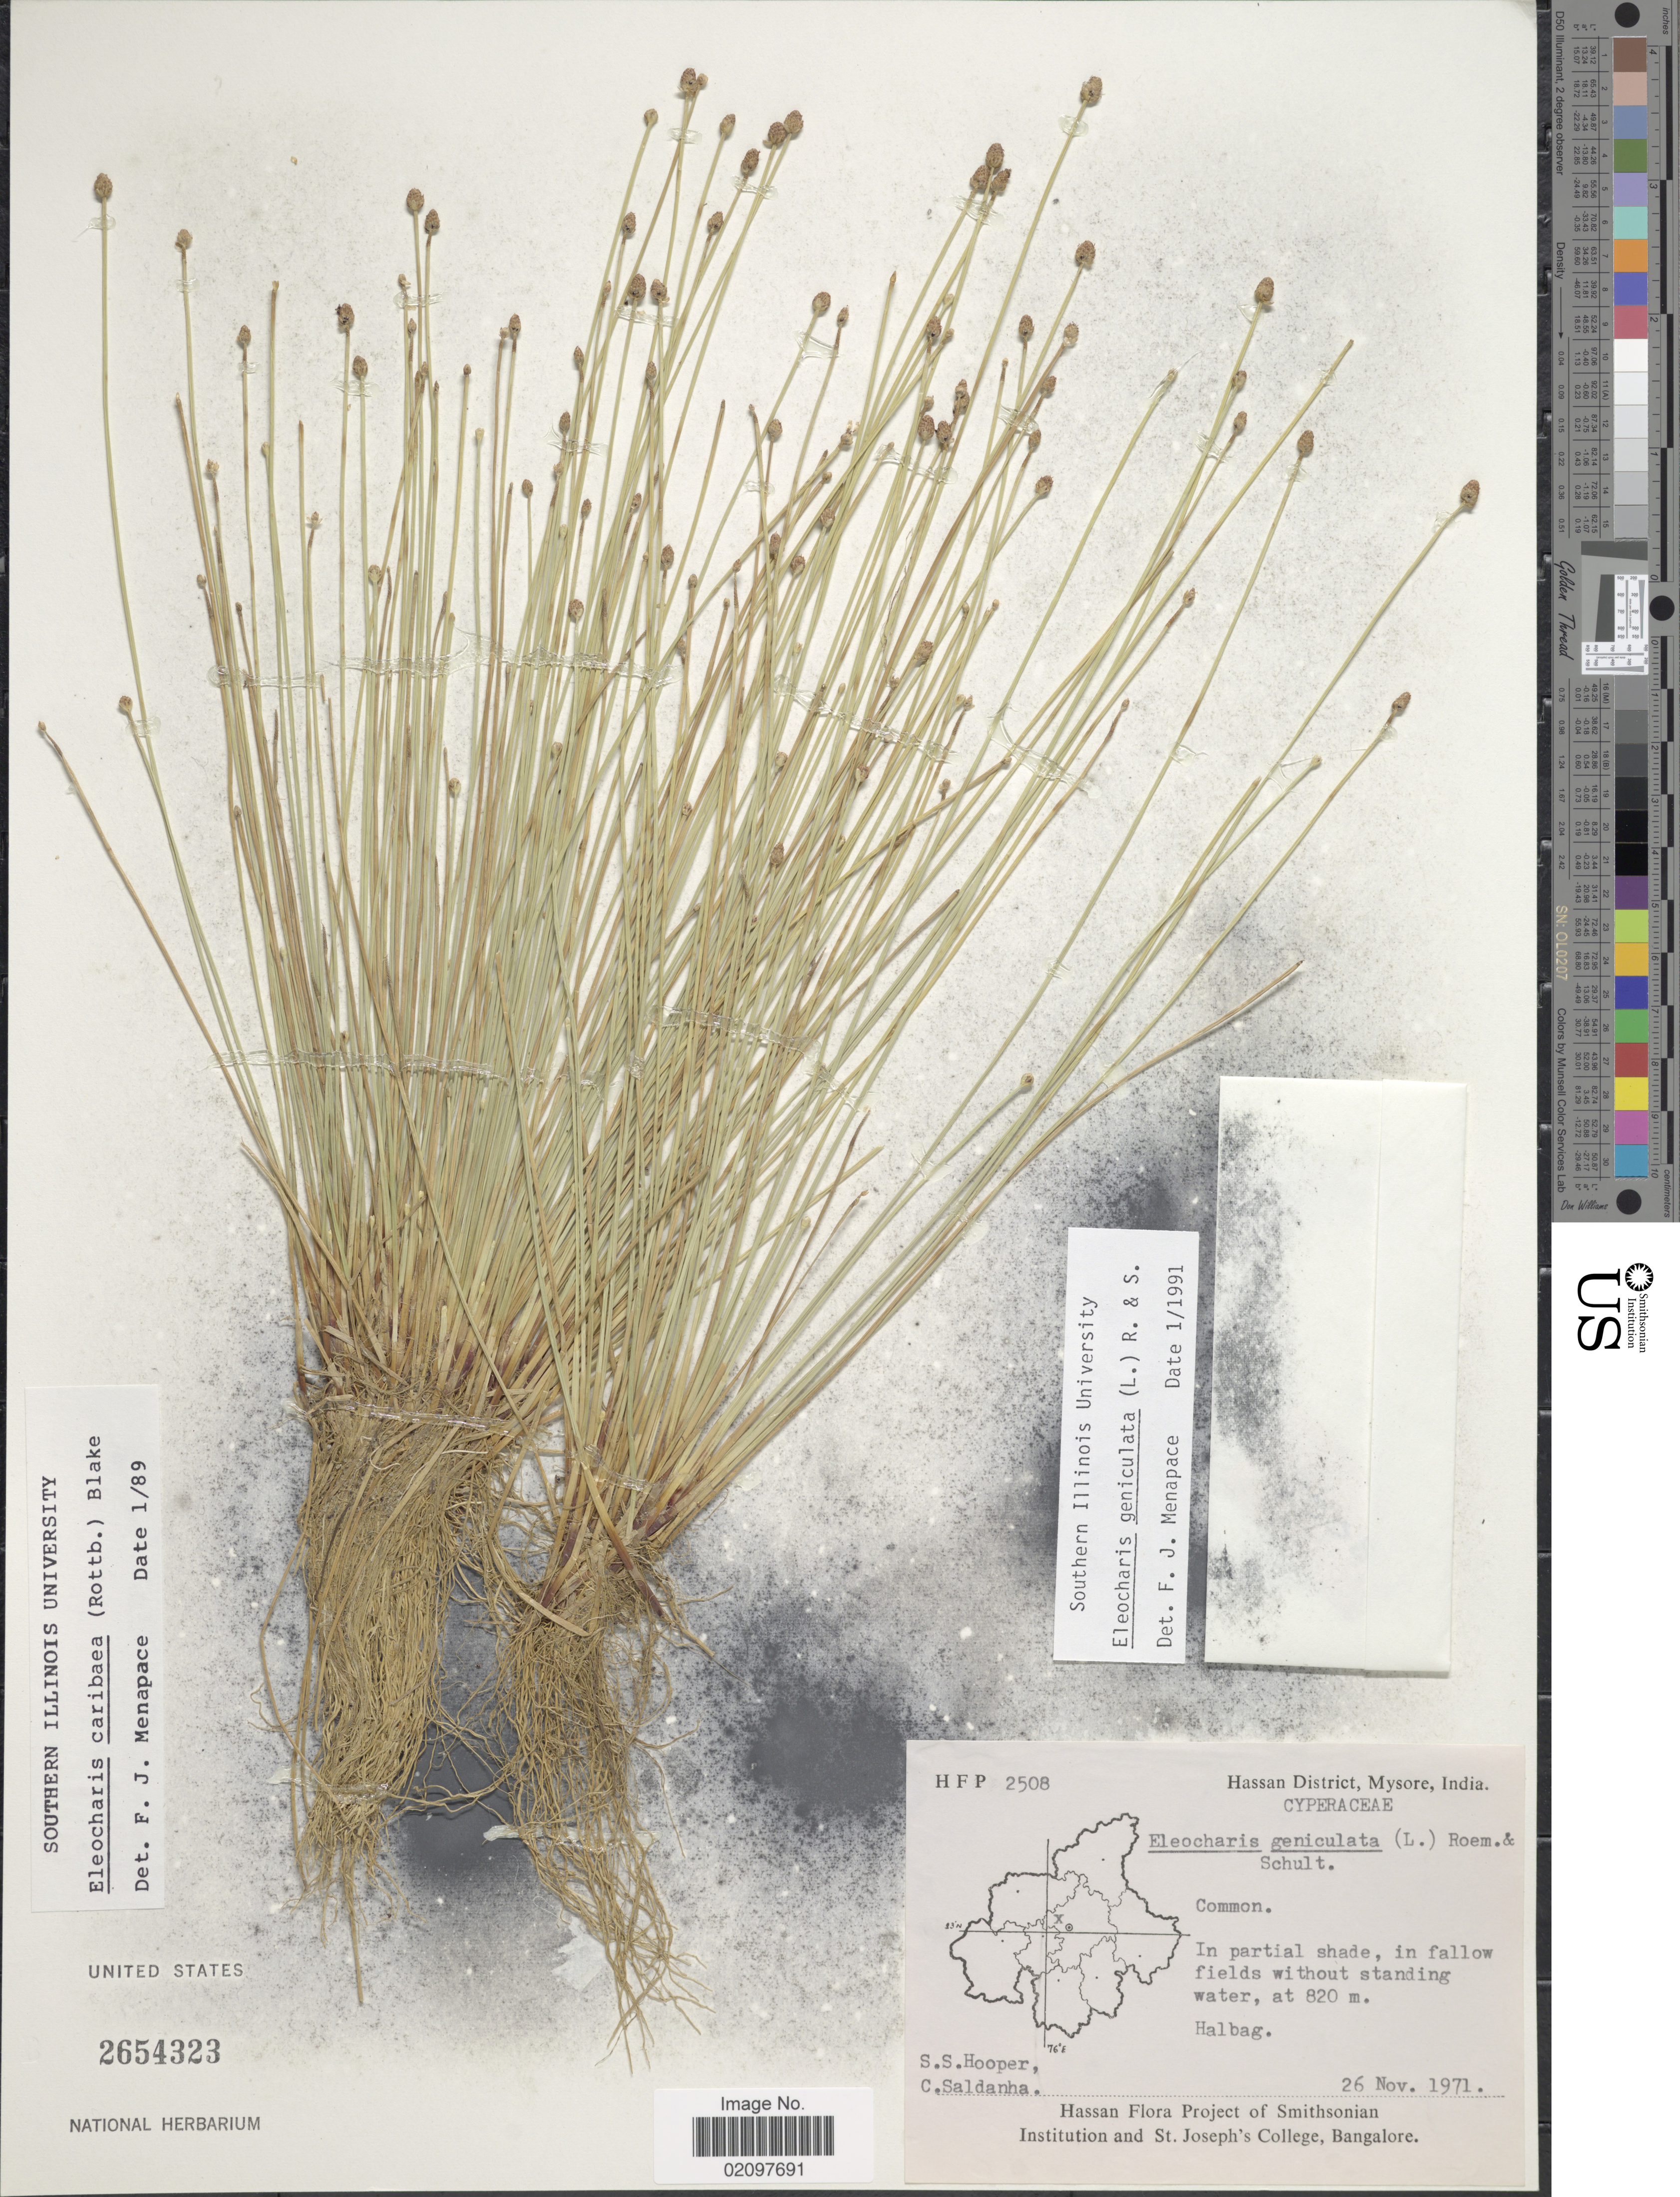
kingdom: Plantae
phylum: Tracheophyta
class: Liliopsida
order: Poales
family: Cyperaceae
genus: Eleocharis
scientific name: Eleocharis geniculata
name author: (L.) Roem. & Schult.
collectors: S. S. Hooper & C. Saldanha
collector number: HFP2508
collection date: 1971-11-26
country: India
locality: Hassan District, Mysore. Halbag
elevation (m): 820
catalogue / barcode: US 2654323